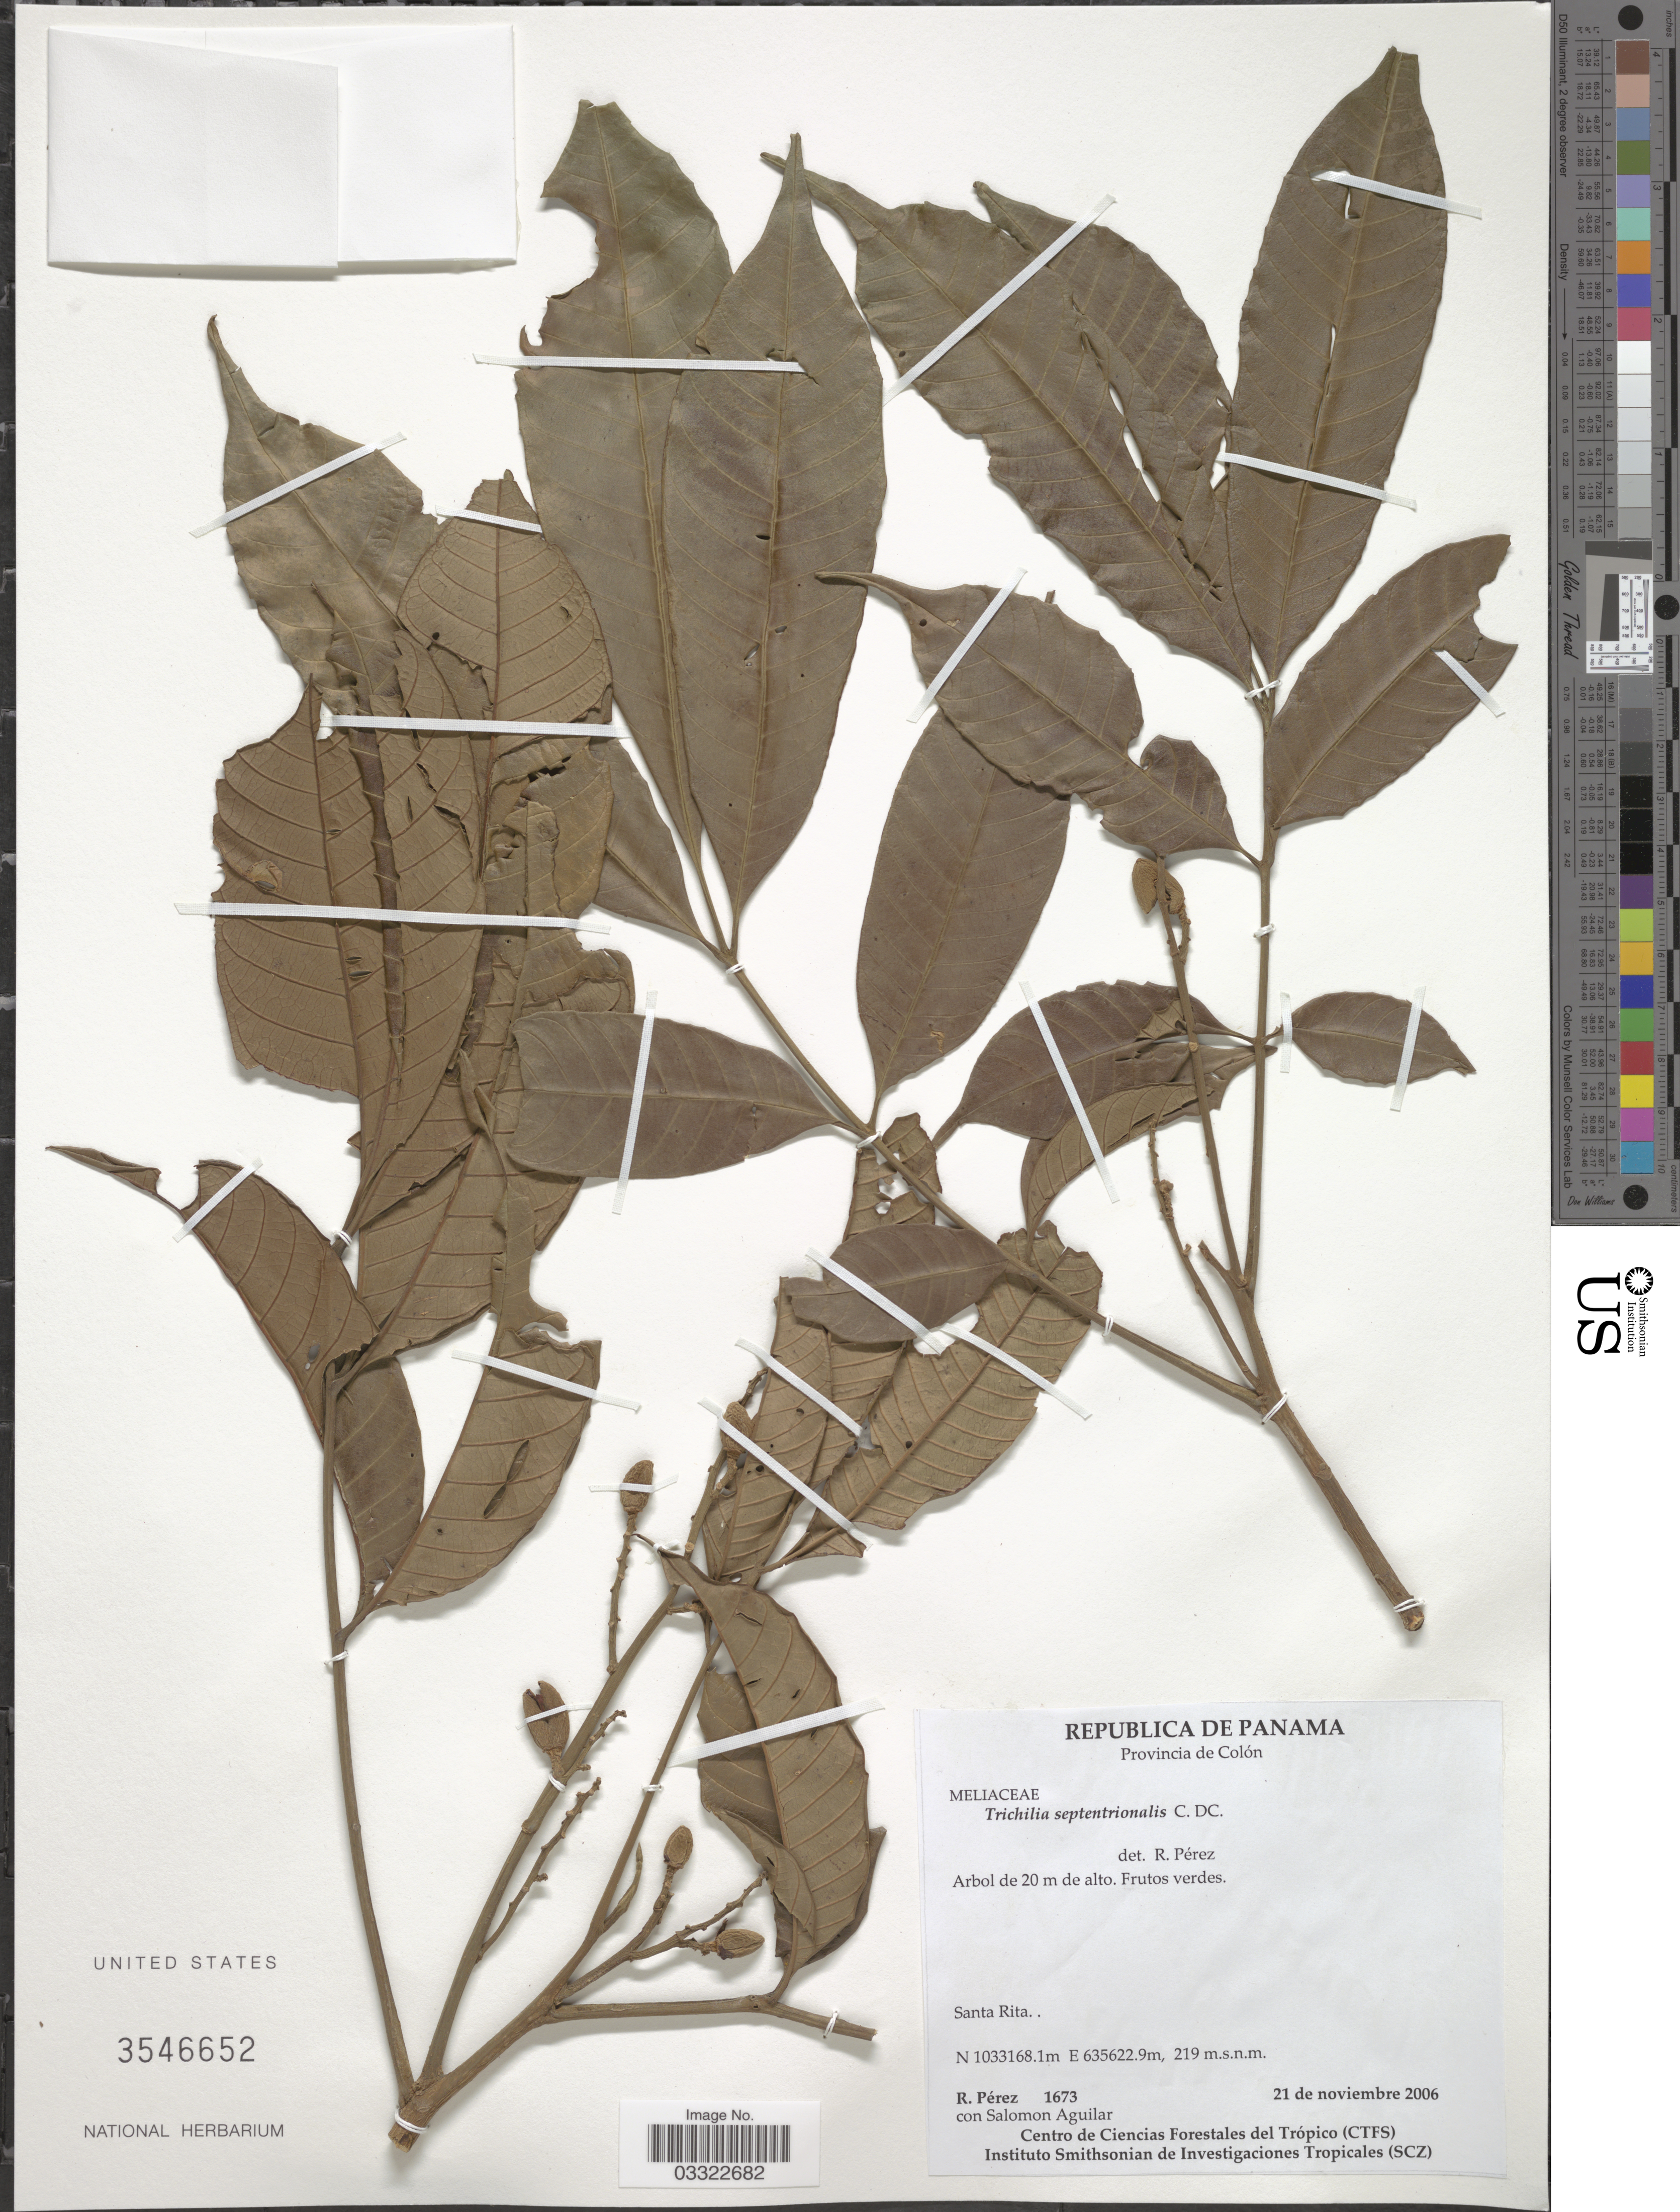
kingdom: Plantae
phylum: Tracheophyta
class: Magnoliopsida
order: Sapindales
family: Meliaceae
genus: Trichilia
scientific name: Trichilia septentrionalis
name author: C. DC.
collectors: R. Perez & S. Aguilar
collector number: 1673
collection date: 2006-11-21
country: Panama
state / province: Colón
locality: Santa Rita.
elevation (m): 219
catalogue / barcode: US 3546652